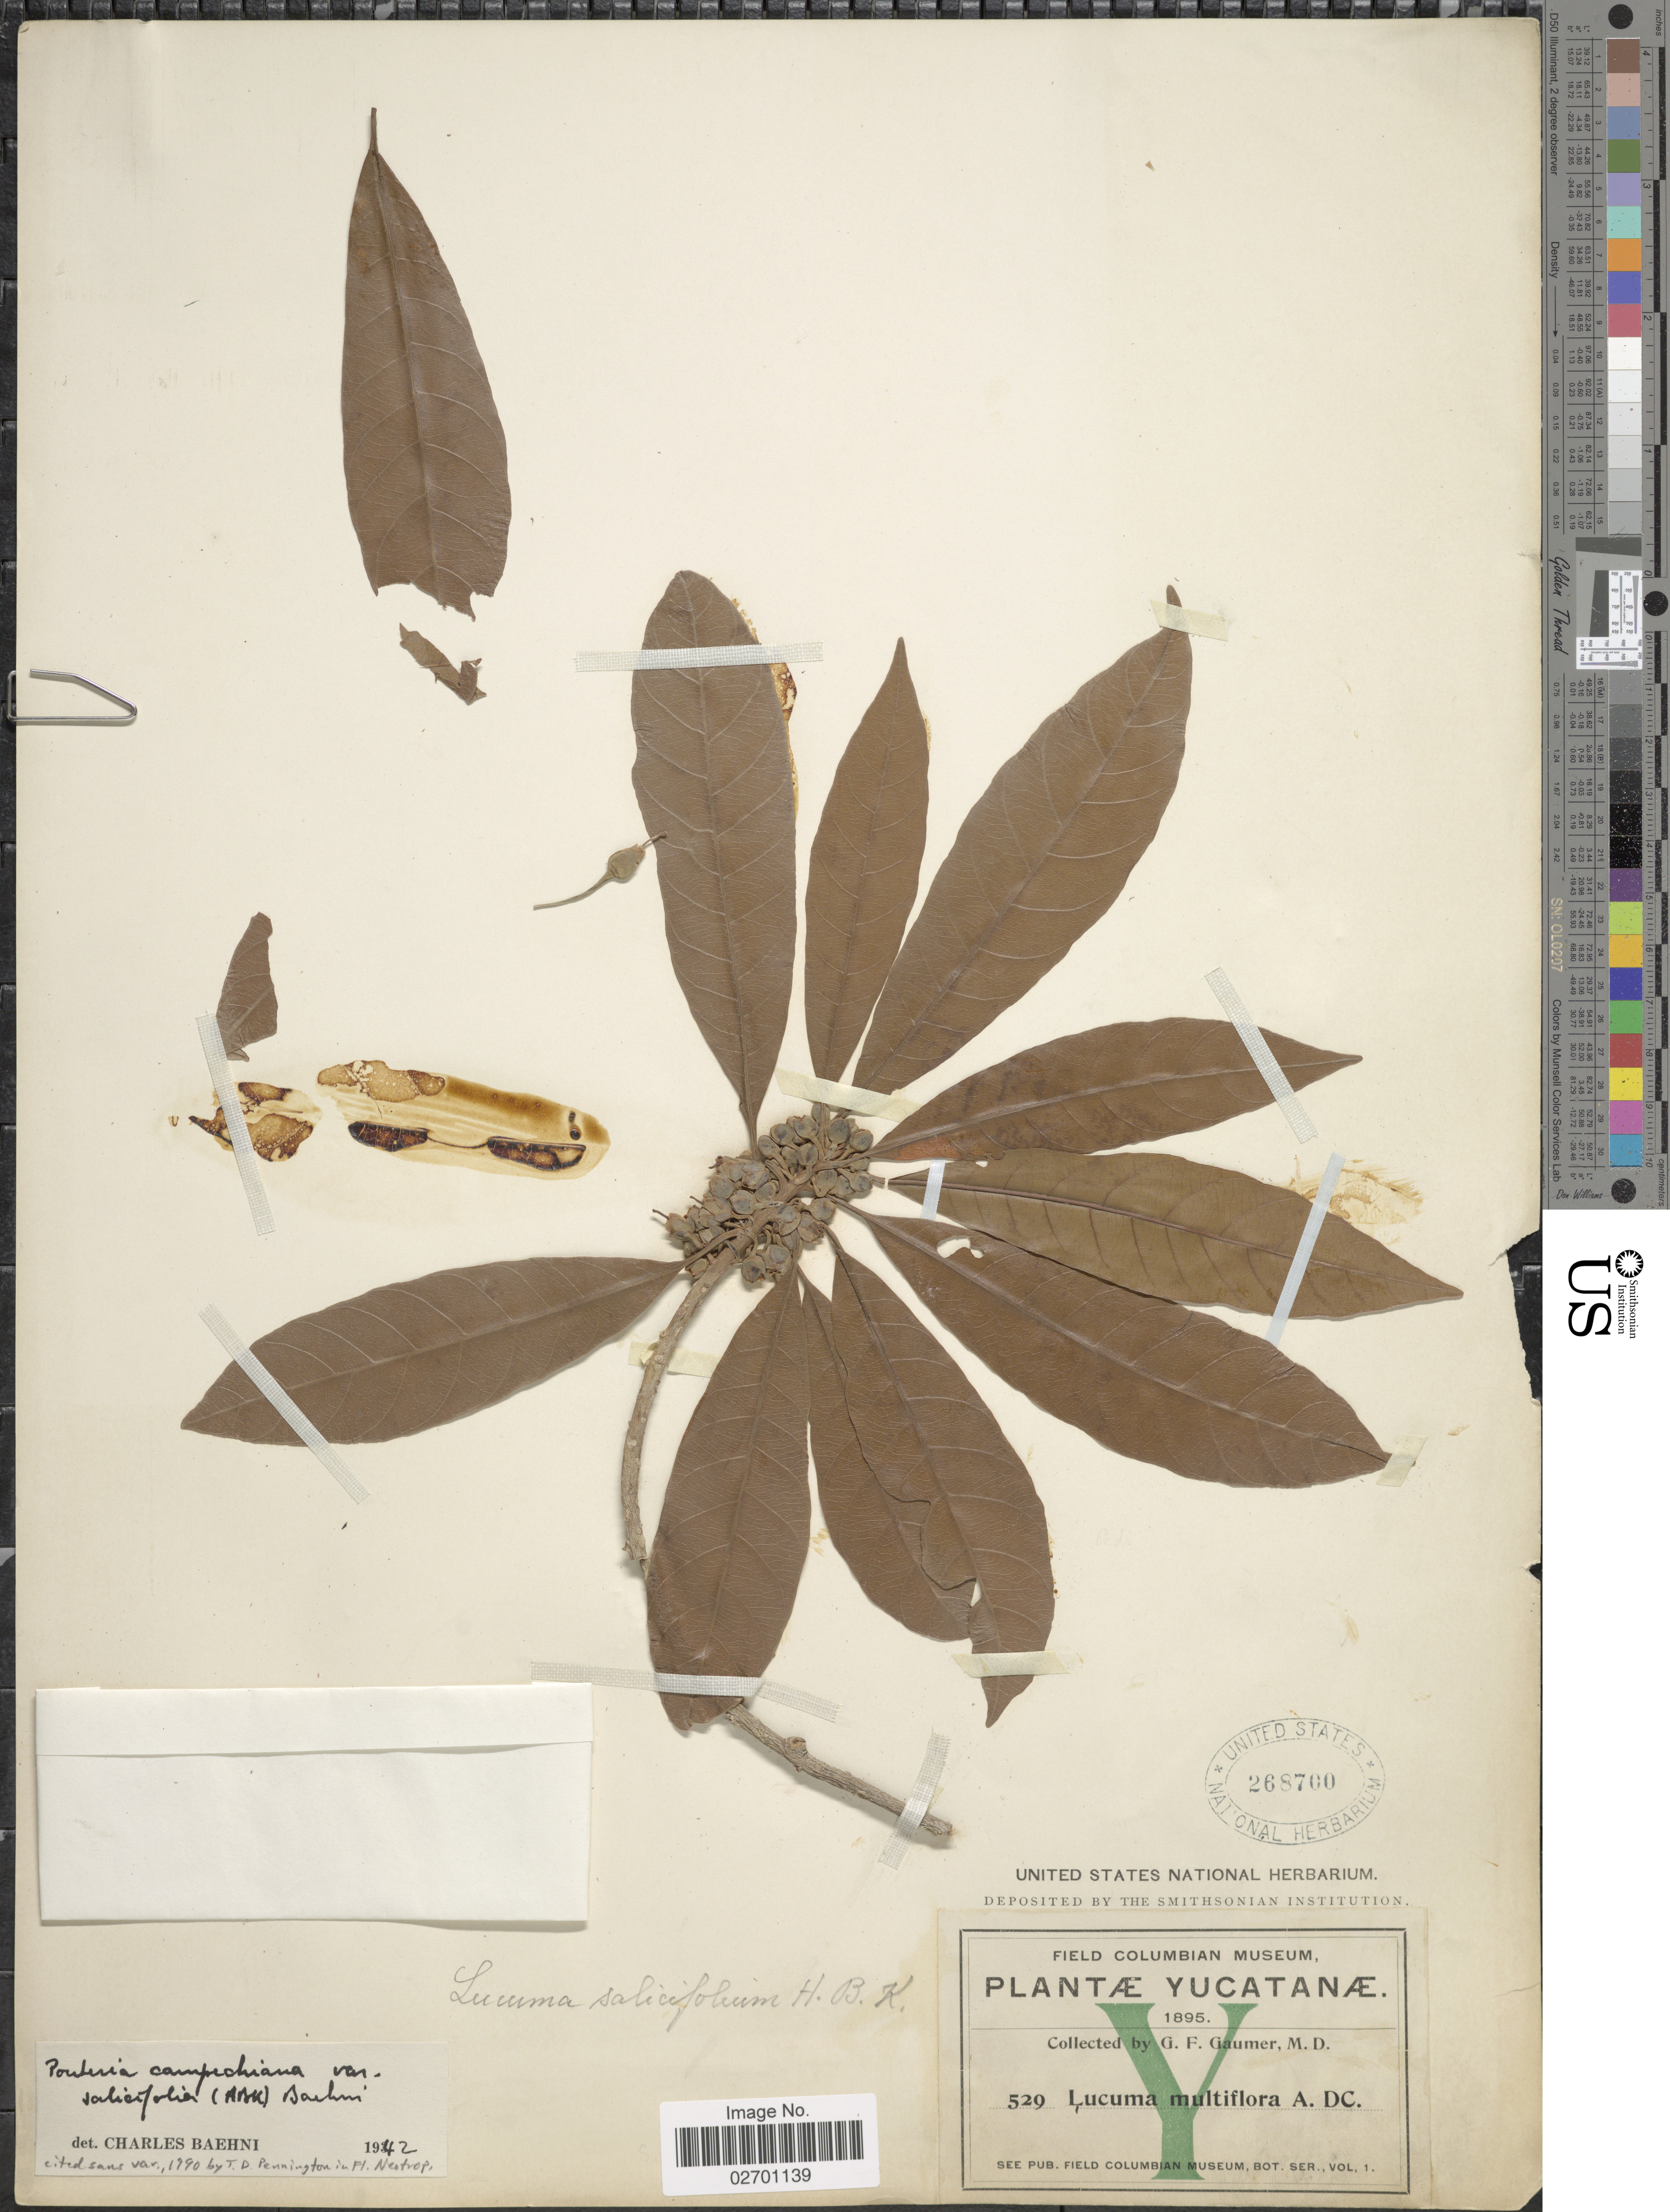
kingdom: Plantae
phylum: Tracheophyta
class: Magnoliopsida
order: Ericales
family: Sapotaceae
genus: Pouteria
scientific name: Pouteria campechiana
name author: (Kunth) Baehni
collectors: G. F. Gaumer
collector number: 529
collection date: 1895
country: Mexico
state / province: Yucatán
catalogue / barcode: US 268700